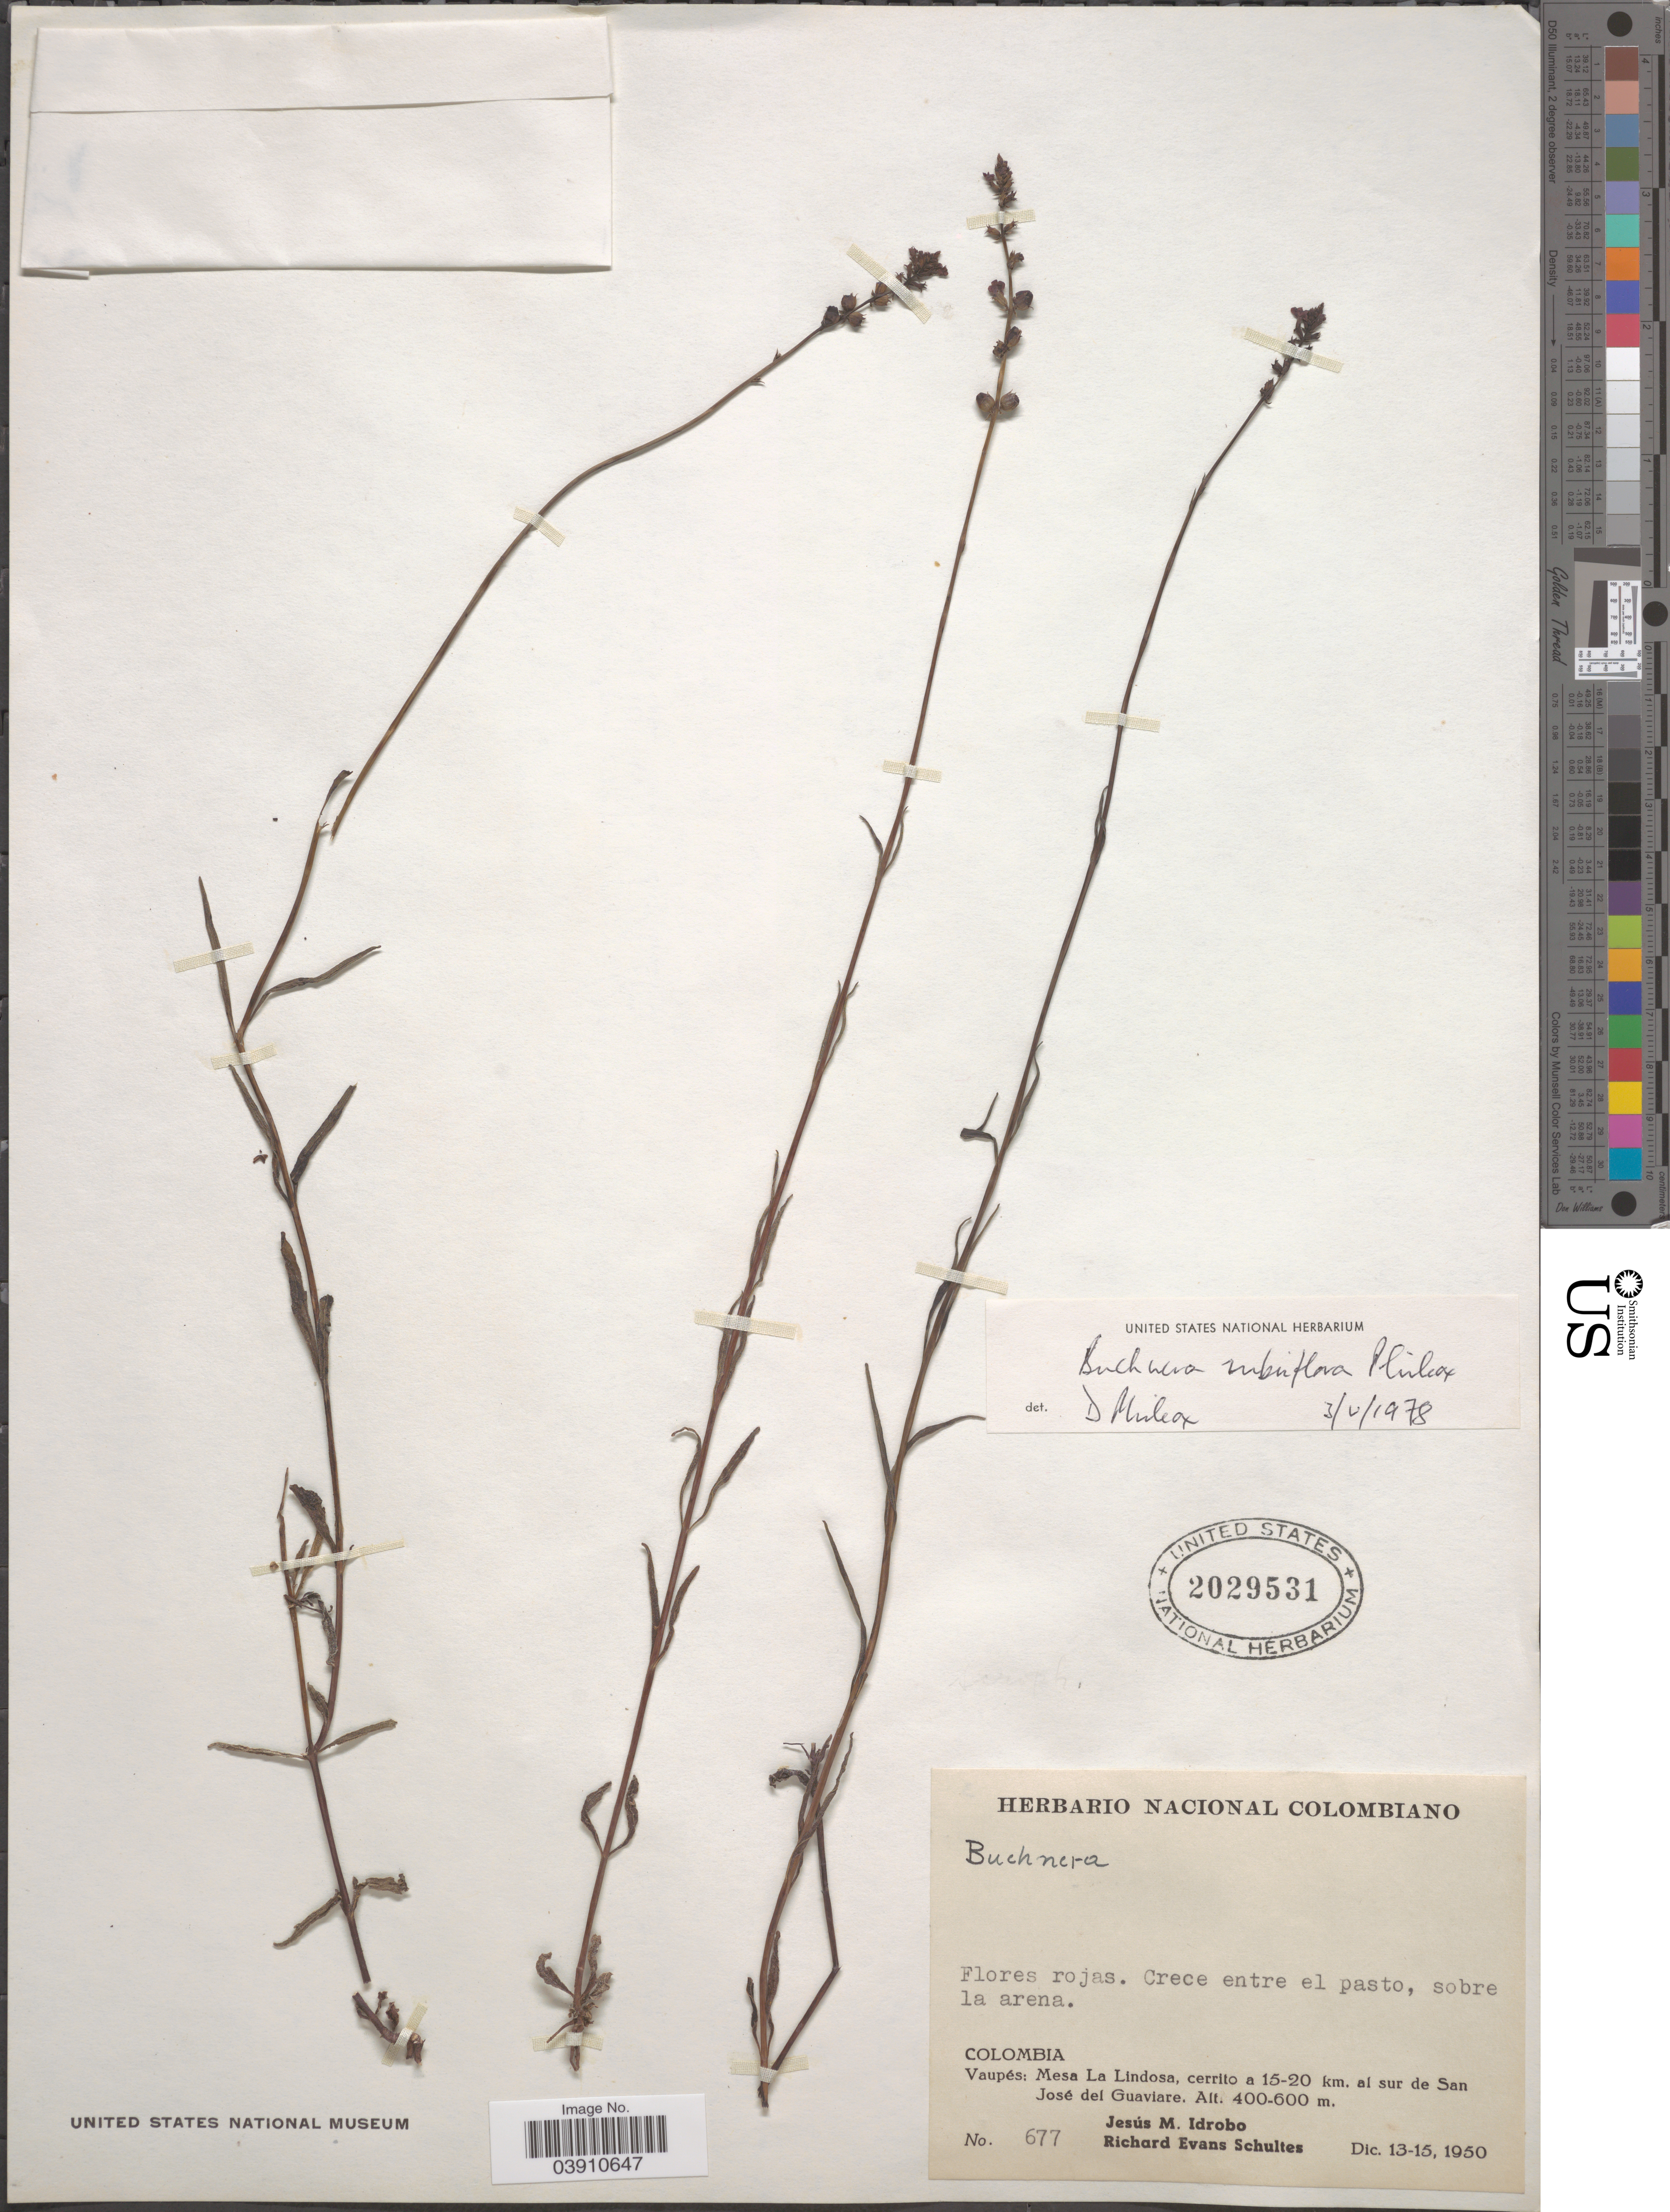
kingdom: Plantae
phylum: Tracheophyta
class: Magnoliopsida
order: Lamiales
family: Orobanchaceae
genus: Buchnera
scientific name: Buchnera rubriflora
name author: Philcox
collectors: J. M. Idrobo & R. E. Schultes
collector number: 677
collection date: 1950-12-13/1950-12-15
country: Colombia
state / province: Vaupés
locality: Mesa La Lindosa, cerrito a 15-20 km. al sur de San José del Guaviare.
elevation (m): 400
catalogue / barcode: US 2029531